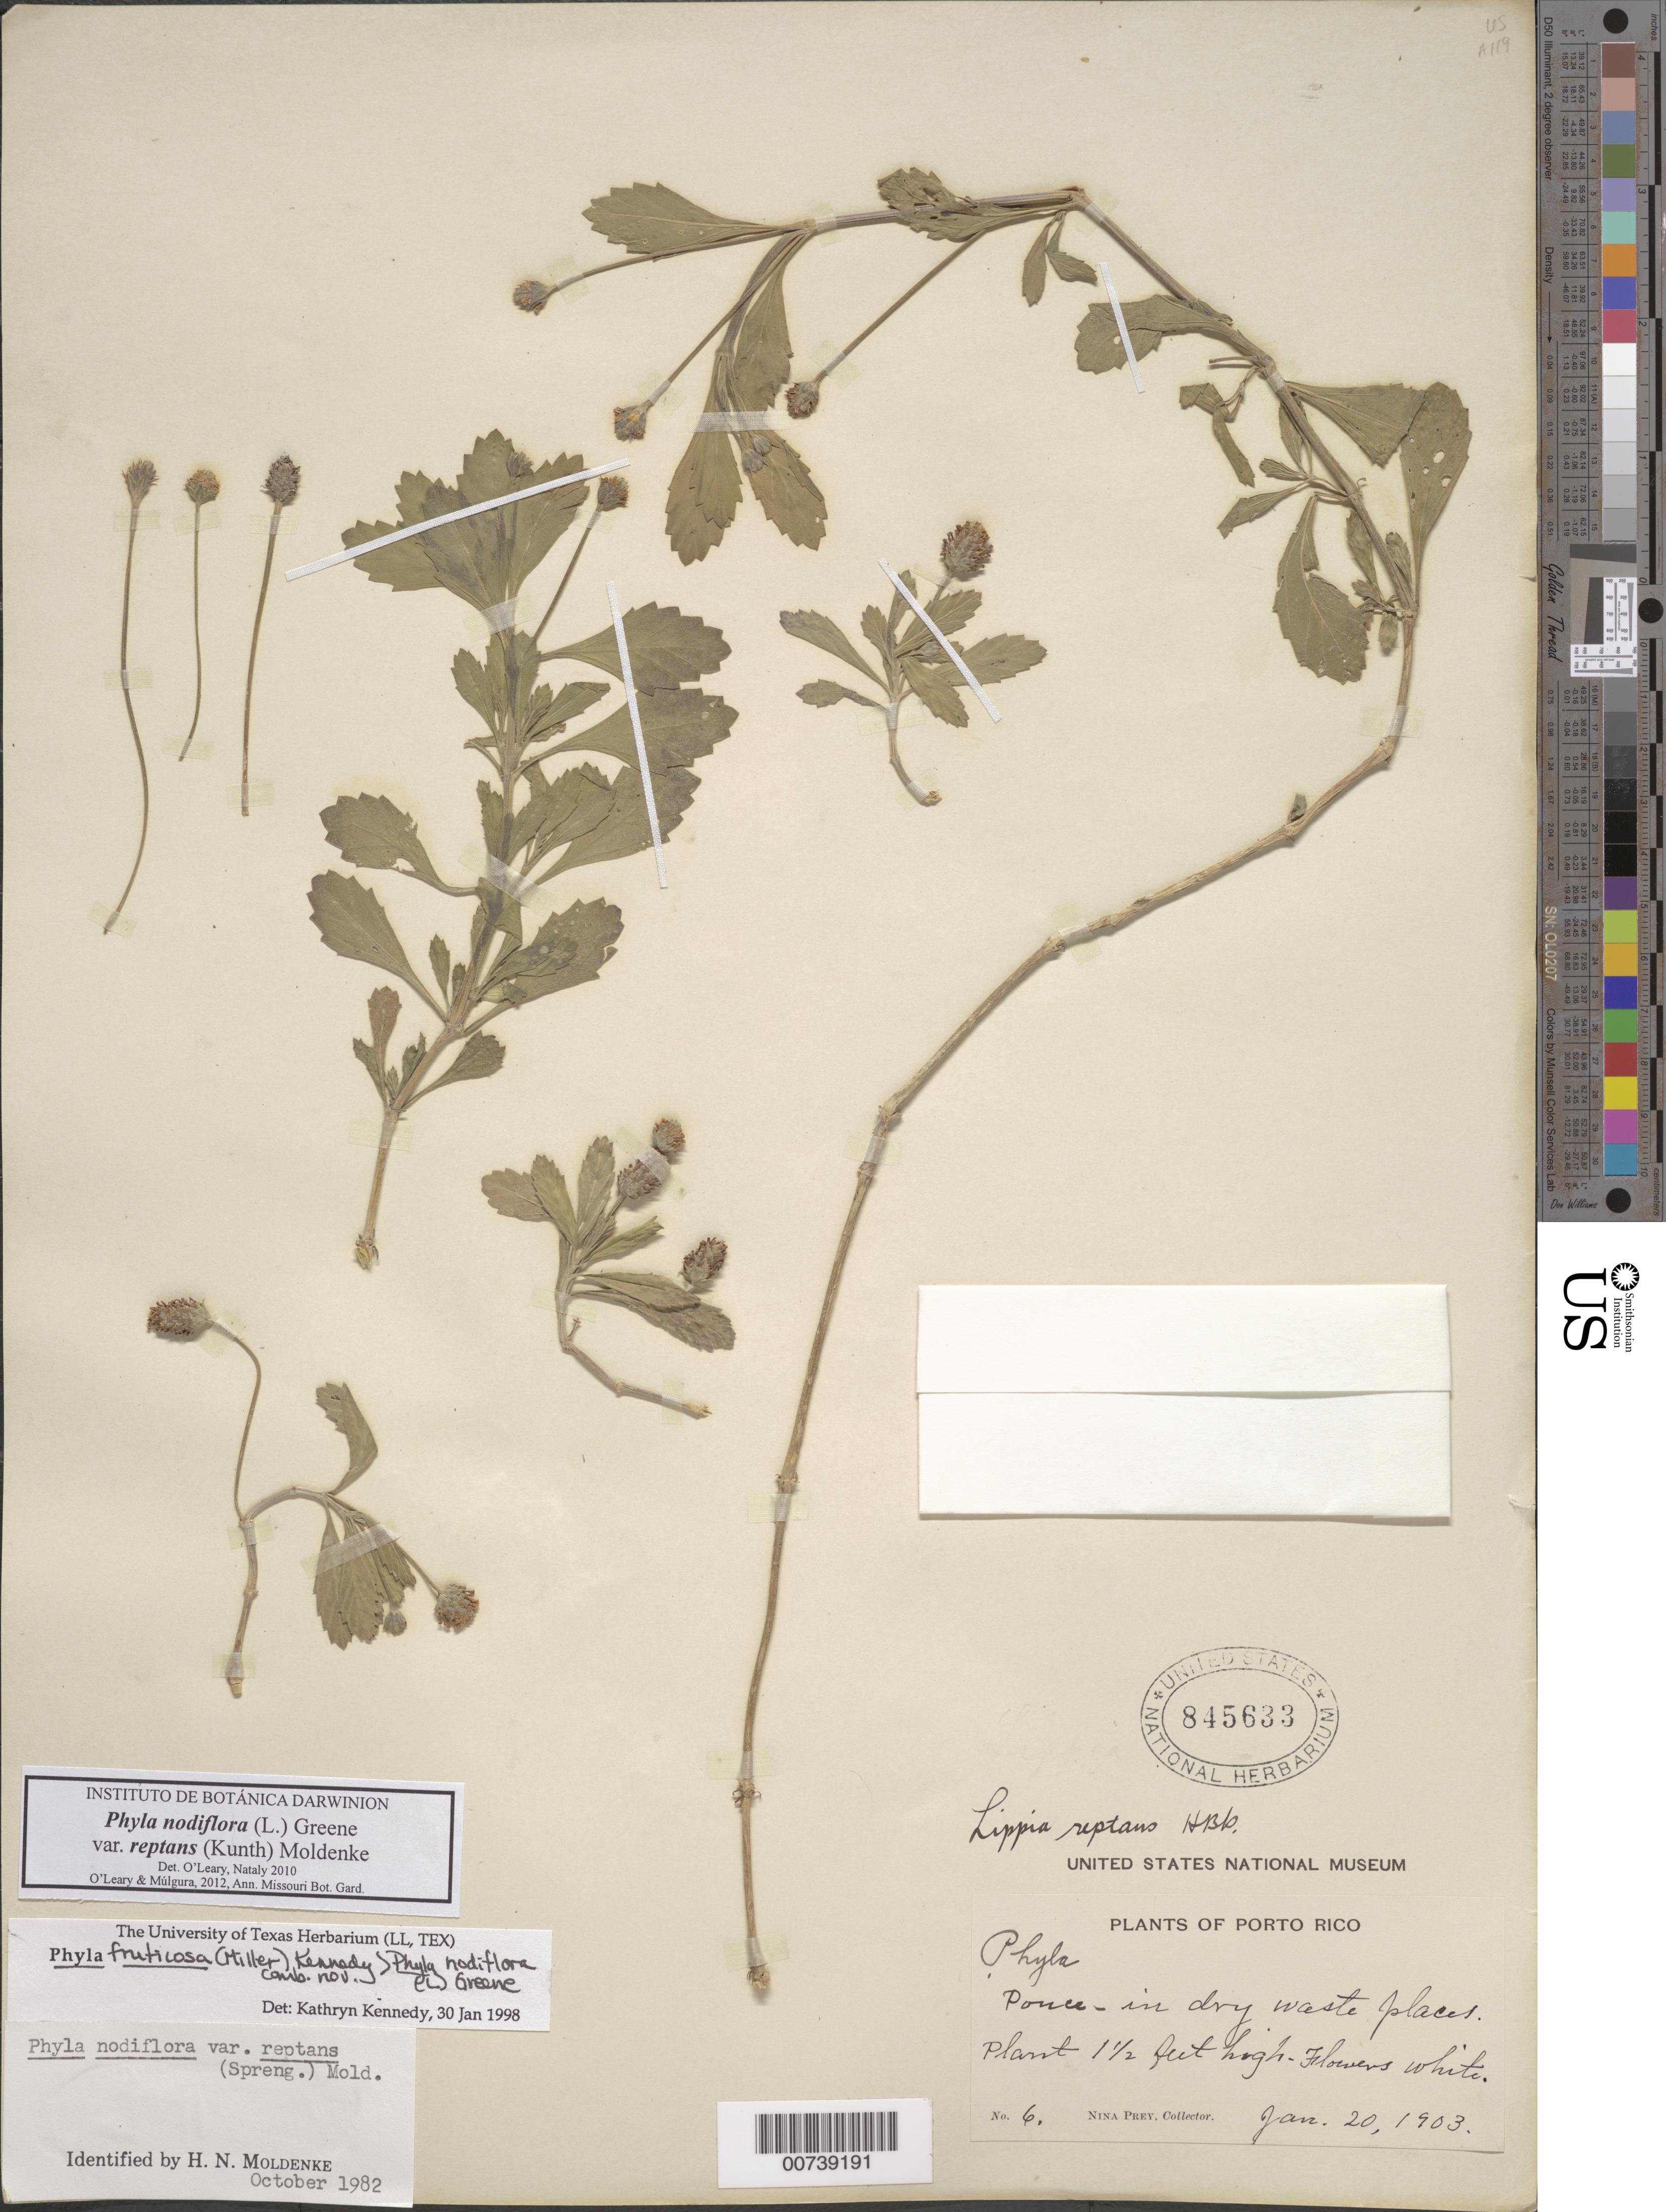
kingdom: Plantae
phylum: Tracheophyta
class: Magnoliopsida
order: Lamiales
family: Verbenaceae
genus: Phyla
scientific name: Phyla nodiflora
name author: (L.) Greene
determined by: Kennedy, K.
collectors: N. Prey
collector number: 6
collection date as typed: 20 Jan 1903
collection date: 1903-01-20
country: Puerto Rico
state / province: Ponce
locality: Ponce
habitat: In dry waste places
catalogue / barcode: US 845633